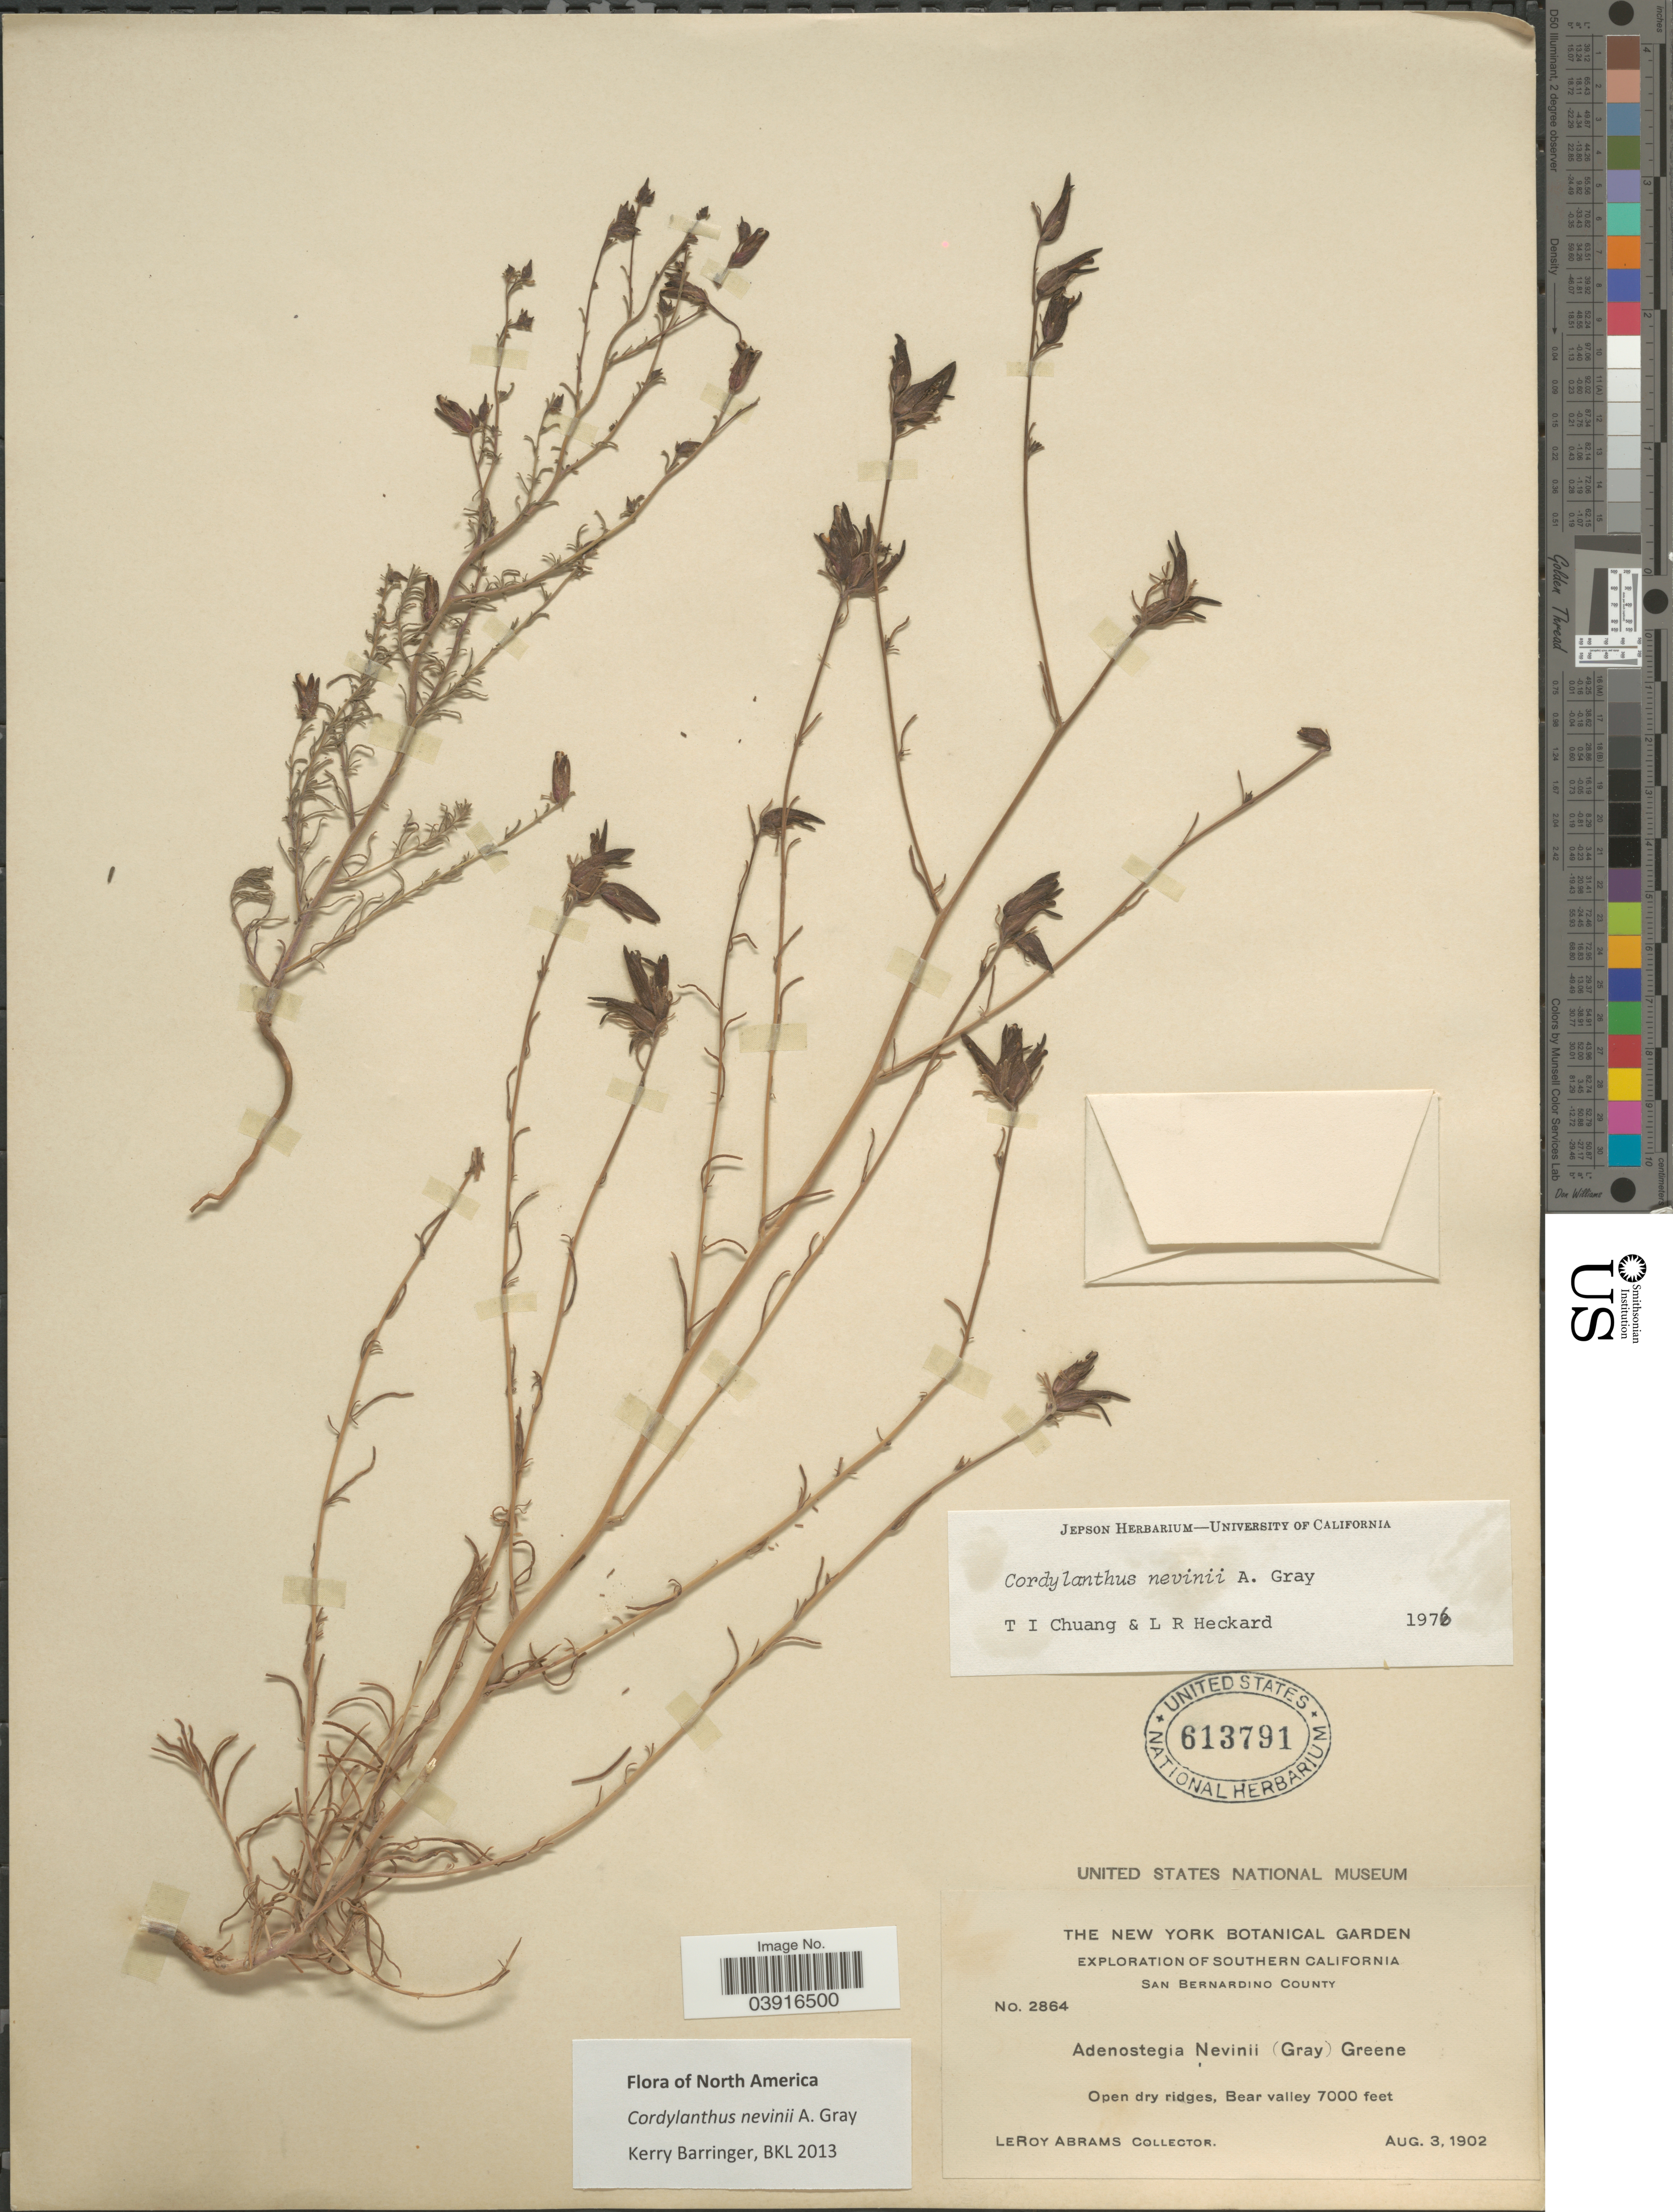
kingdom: Plantae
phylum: Tracheophyta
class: Magnoliopsida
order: Lamiales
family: Orobanchaceae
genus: Cordylanthus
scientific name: Cordylanthus nevinii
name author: A. Gray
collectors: L. Abrams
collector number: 2864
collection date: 1902-08-03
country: United States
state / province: California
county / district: San Bernardino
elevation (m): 2134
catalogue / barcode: US 613791